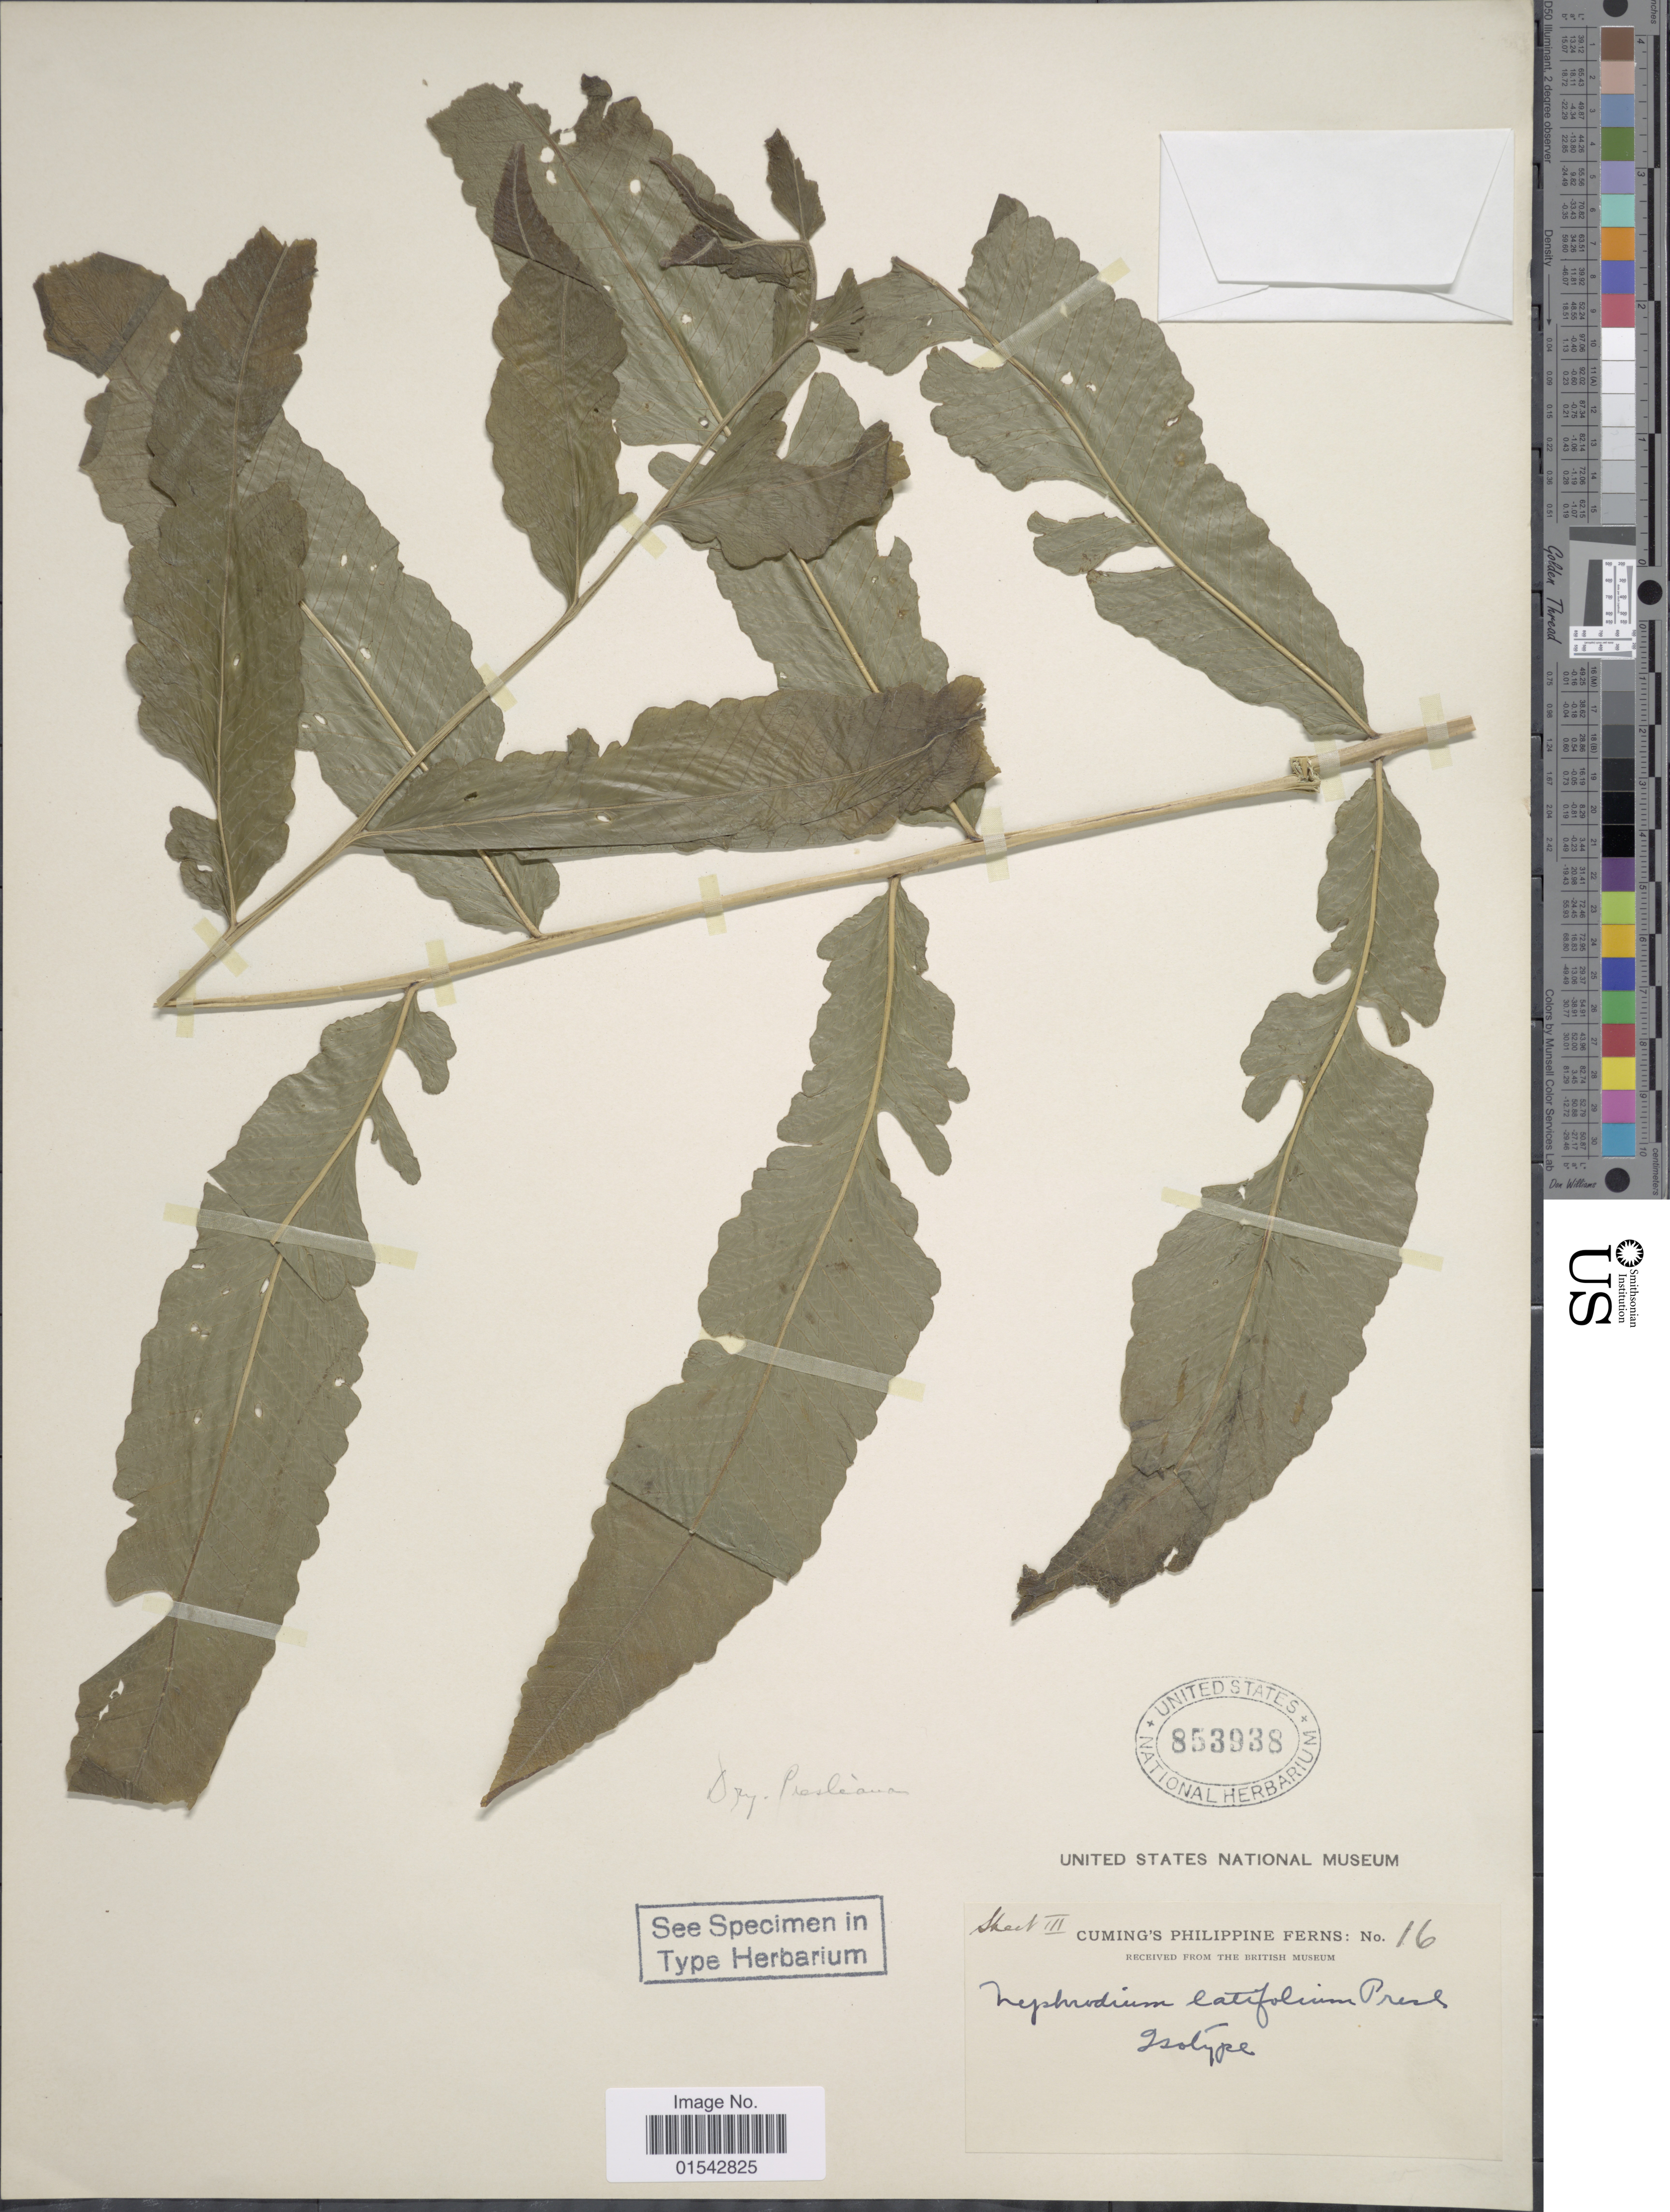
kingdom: Plantae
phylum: Tracheophyta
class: Polypodiopsida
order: Polypodiales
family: Thelypteridaceae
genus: Cyclosorus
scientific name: Cyclosorus latifolius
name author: Copel.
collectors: -. Cuming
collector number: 16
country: Philippines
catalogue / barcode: US 853938